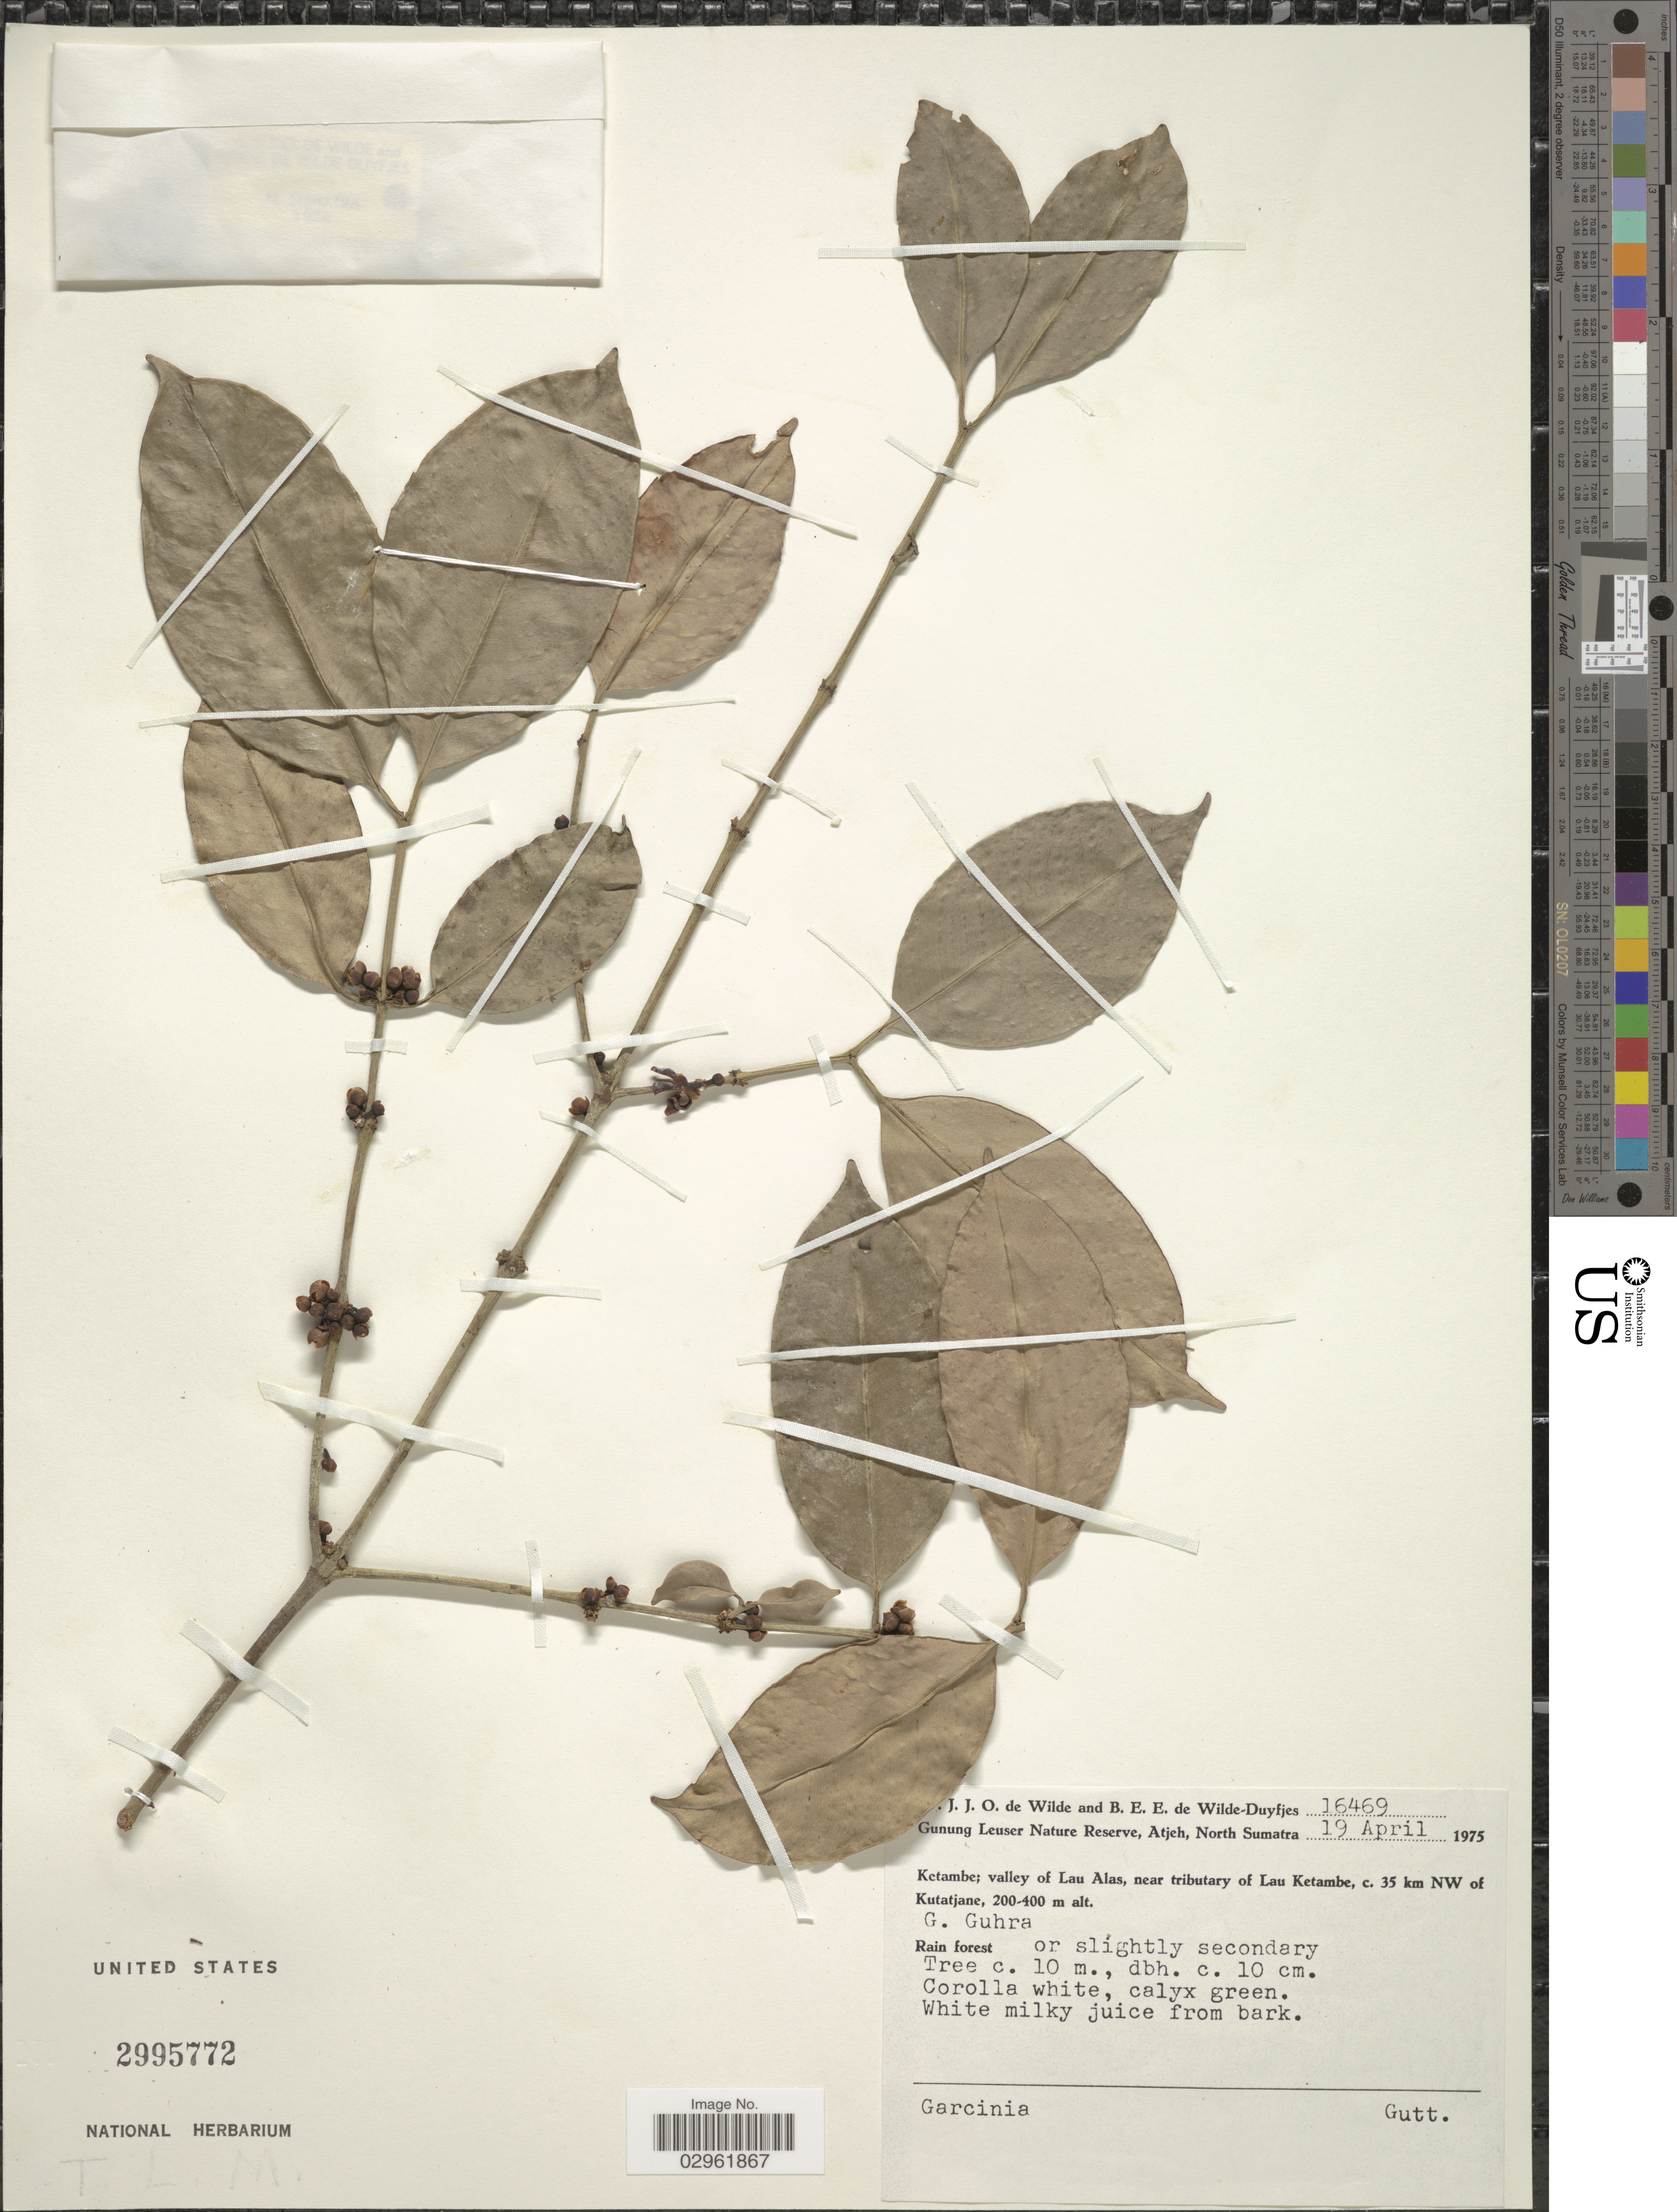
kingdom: Plantae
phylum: Tracheophyta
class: Magnoliopsida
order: Malpighiales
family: Clusiaceae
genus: Garcinia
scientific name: Garcinia sp.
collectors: W. J. de Wilde & B. E. de Wilde-Duyfjes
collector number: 16469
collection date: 1975-04-19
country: Indonesia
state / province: Sumatra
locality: Gunung Leuser Nature Reserve, Atjeh, North Sumatra, Ketambe; valley of Lau Alas, near tributary of Lau Ketambe, c. 35 km NW of Kutatjane, G. Guhra.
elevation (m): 200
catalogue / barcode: US 2995772